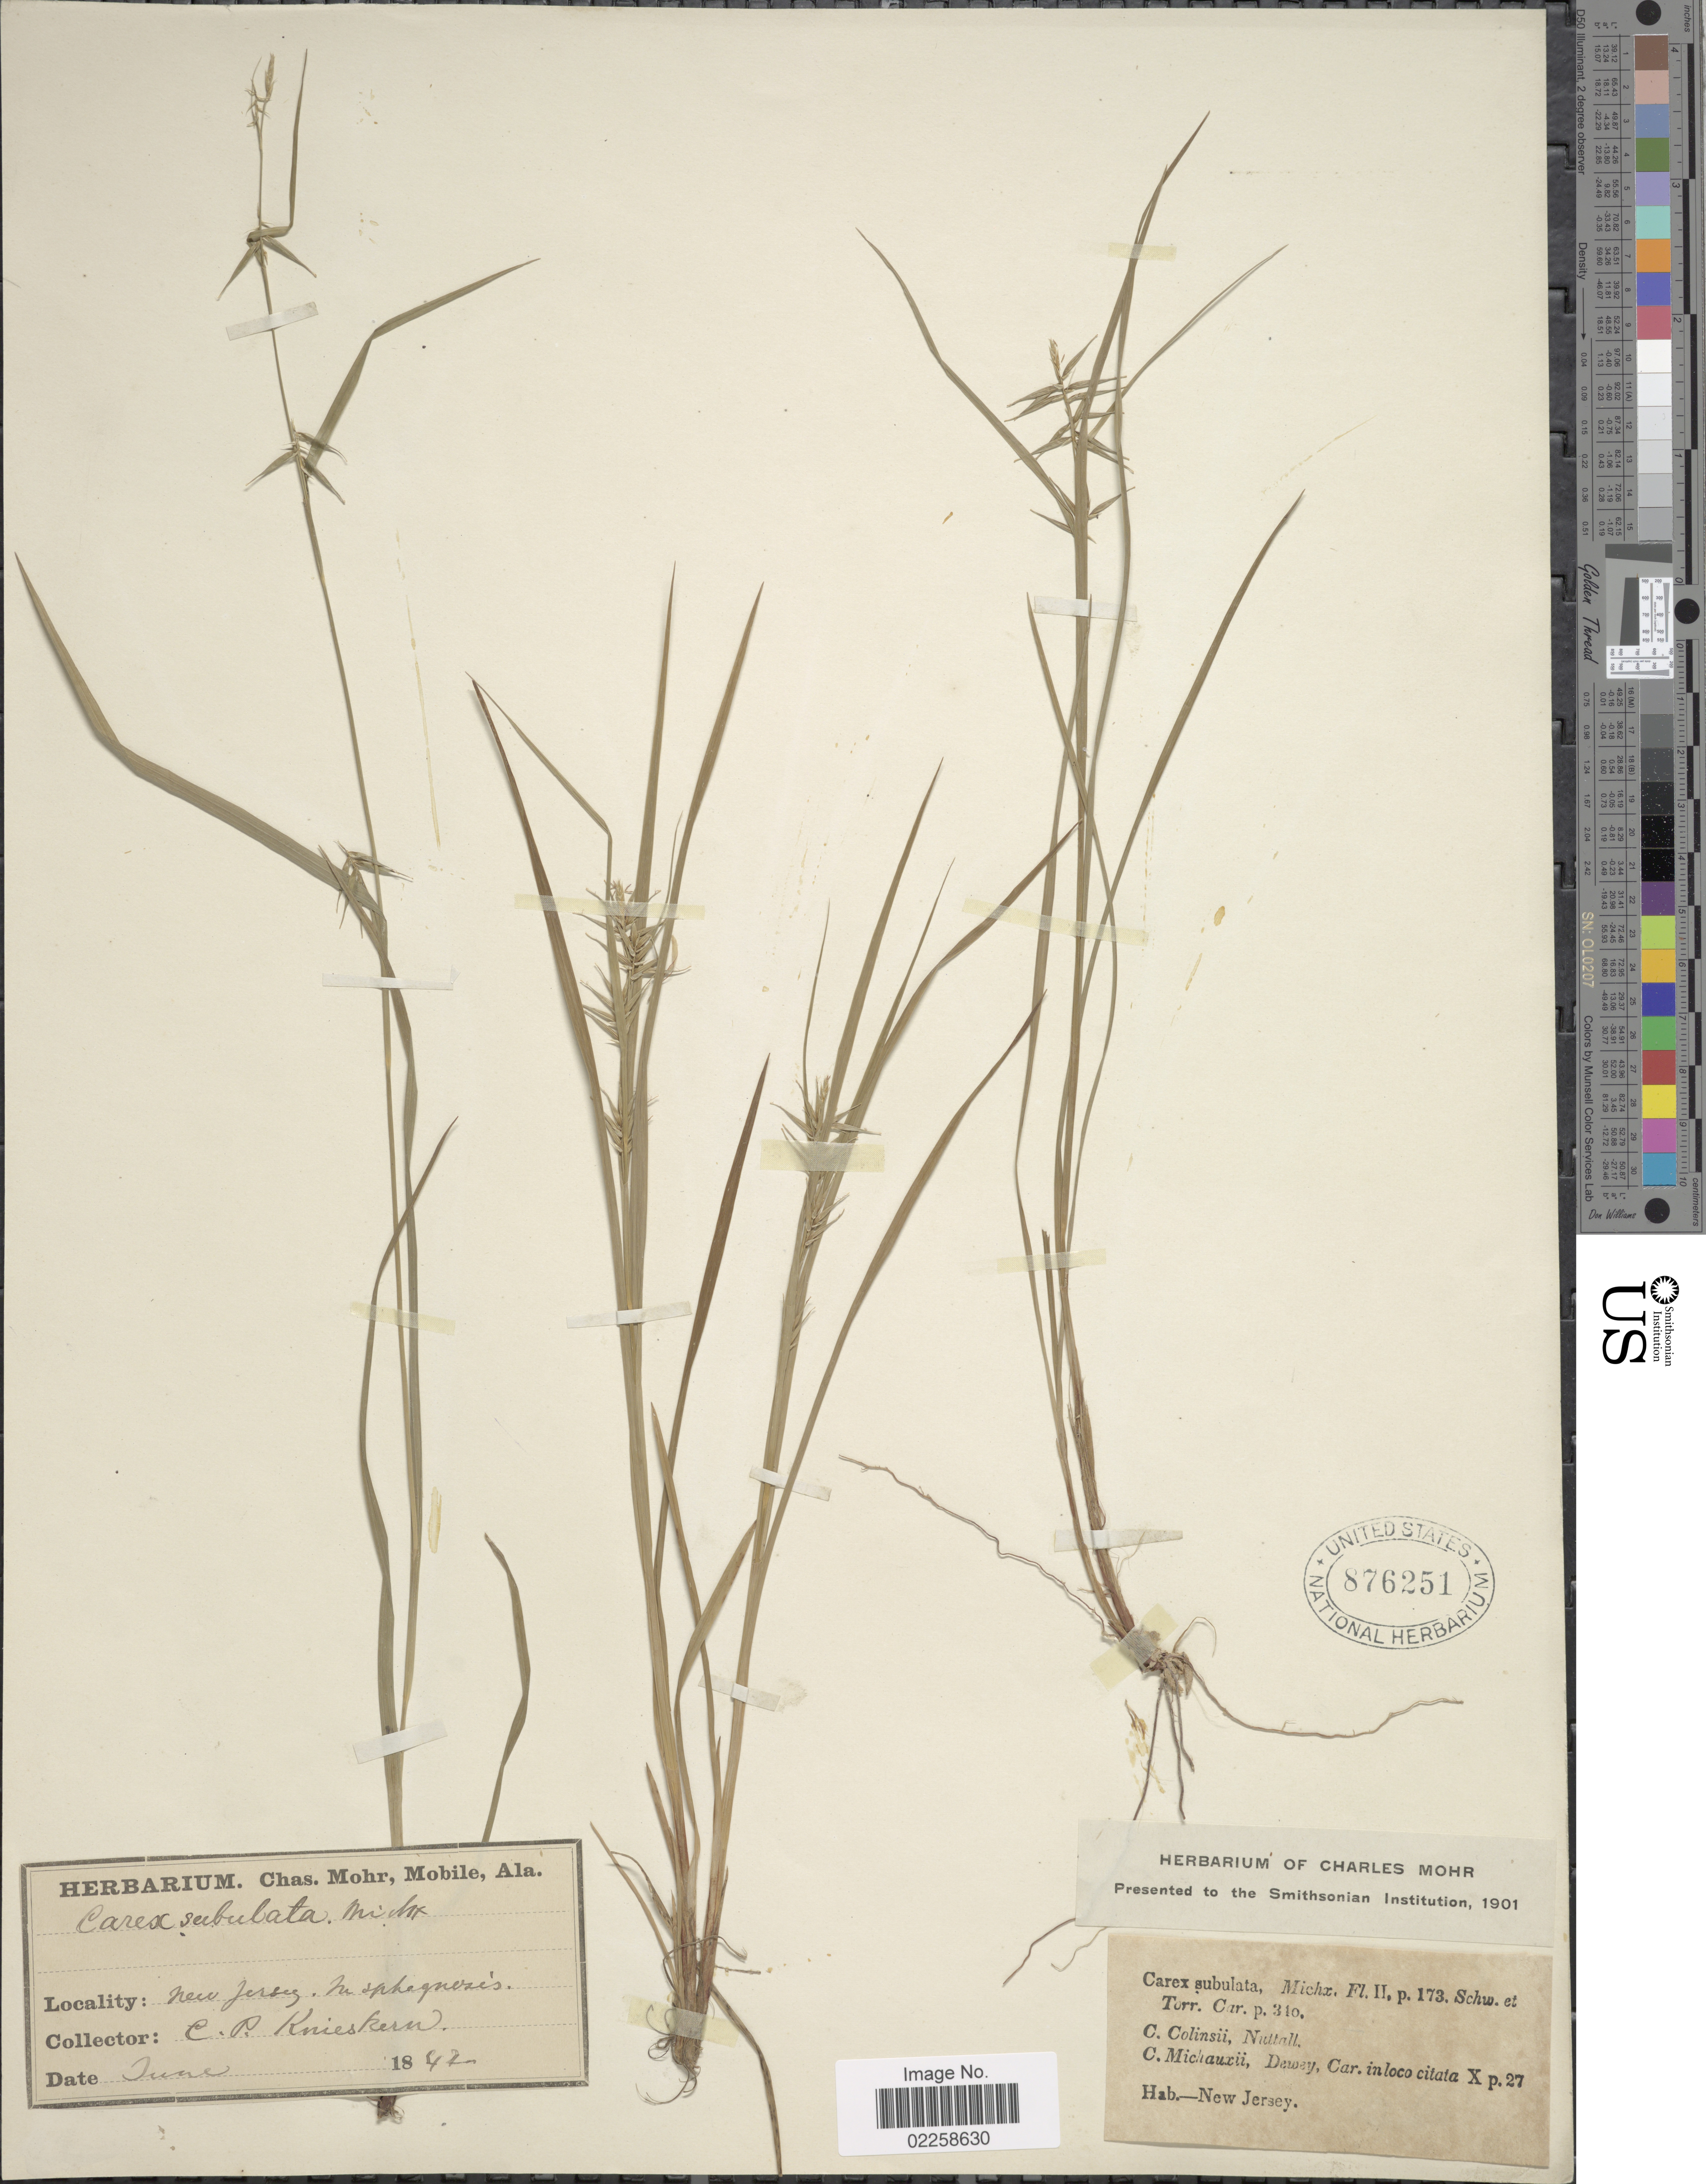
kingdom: Plantae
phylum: Tracheophyta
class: Liliopsida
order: Poales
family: Cyperaceae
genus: Carex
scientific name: Carex collinsii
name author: Nutt.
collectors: C. Knieskern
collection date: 1842-06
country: United States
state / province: New Jersey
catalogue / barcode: US 876251